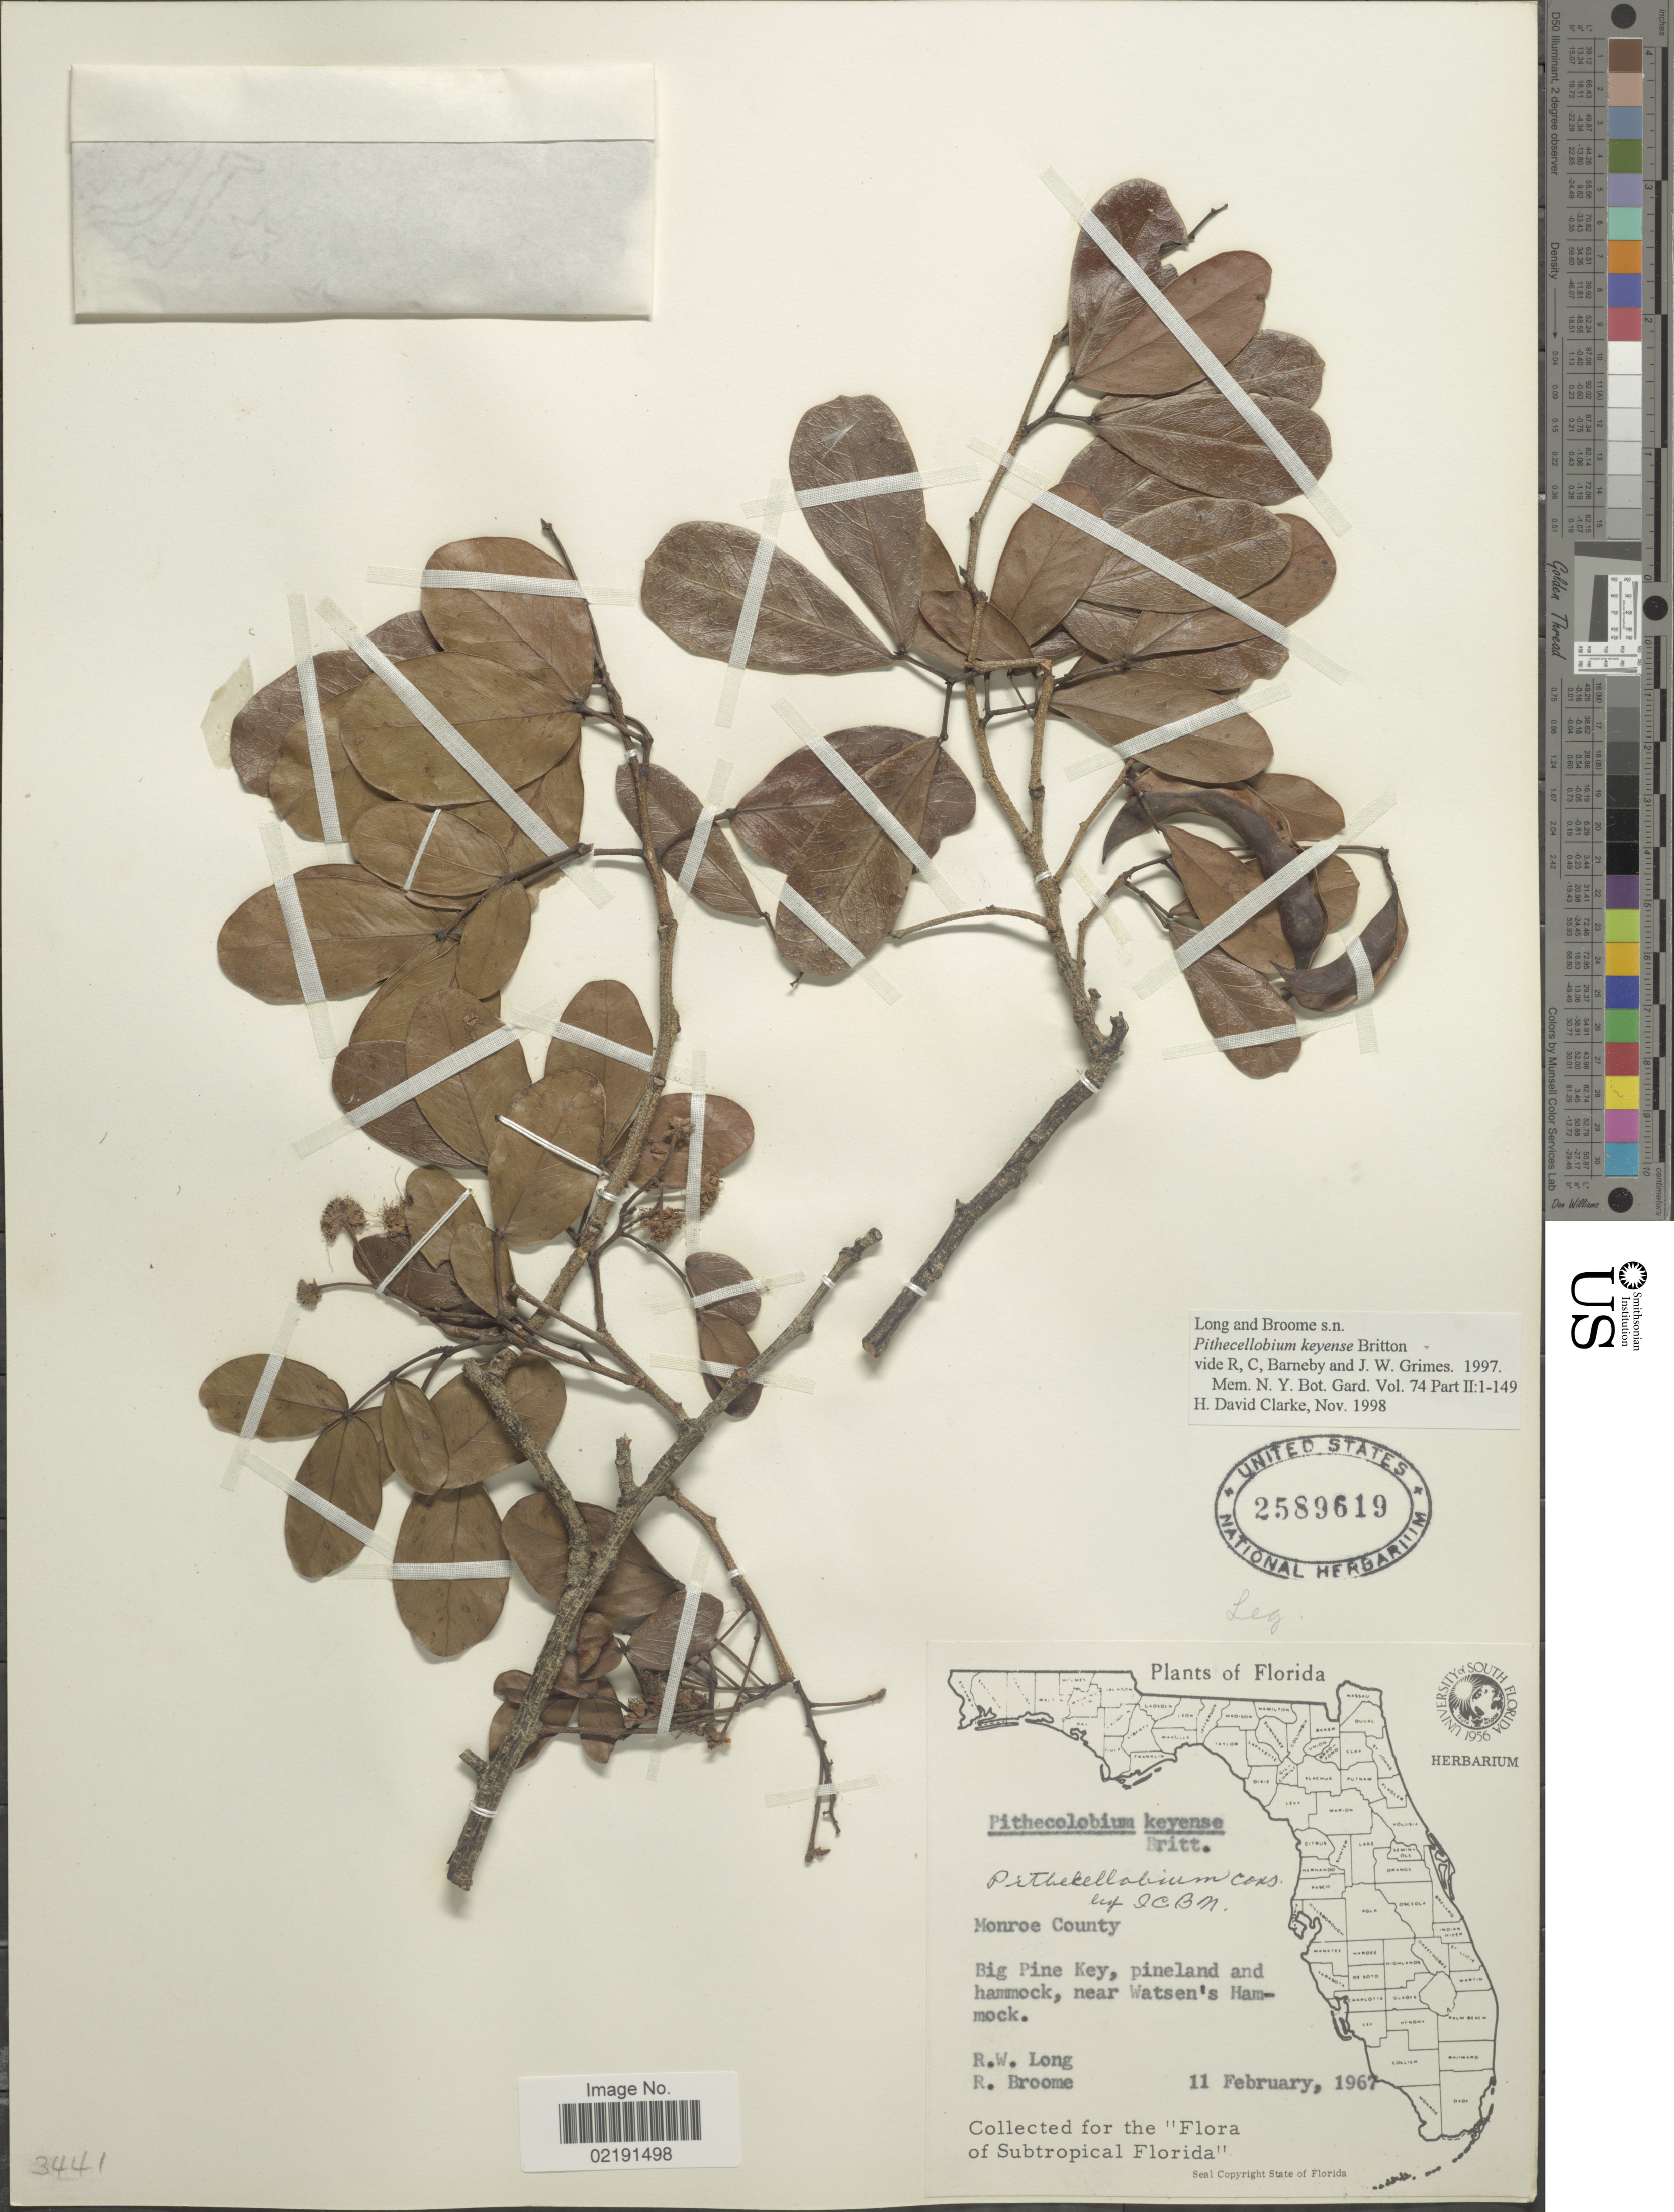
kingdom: Plantae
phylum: Tracheophyta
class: Magnoliopsida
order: Fabales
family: Fabaceae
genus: Pithecellobium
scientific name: Pithecellobium keyense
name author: Britton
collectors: R. W. Long & R. Broome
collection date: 1967-02-11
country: United States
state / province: Florida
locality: Monroe County. Big Pine Key, pineland and hammock, near Watsen's Hammock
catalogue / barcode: US 2589619